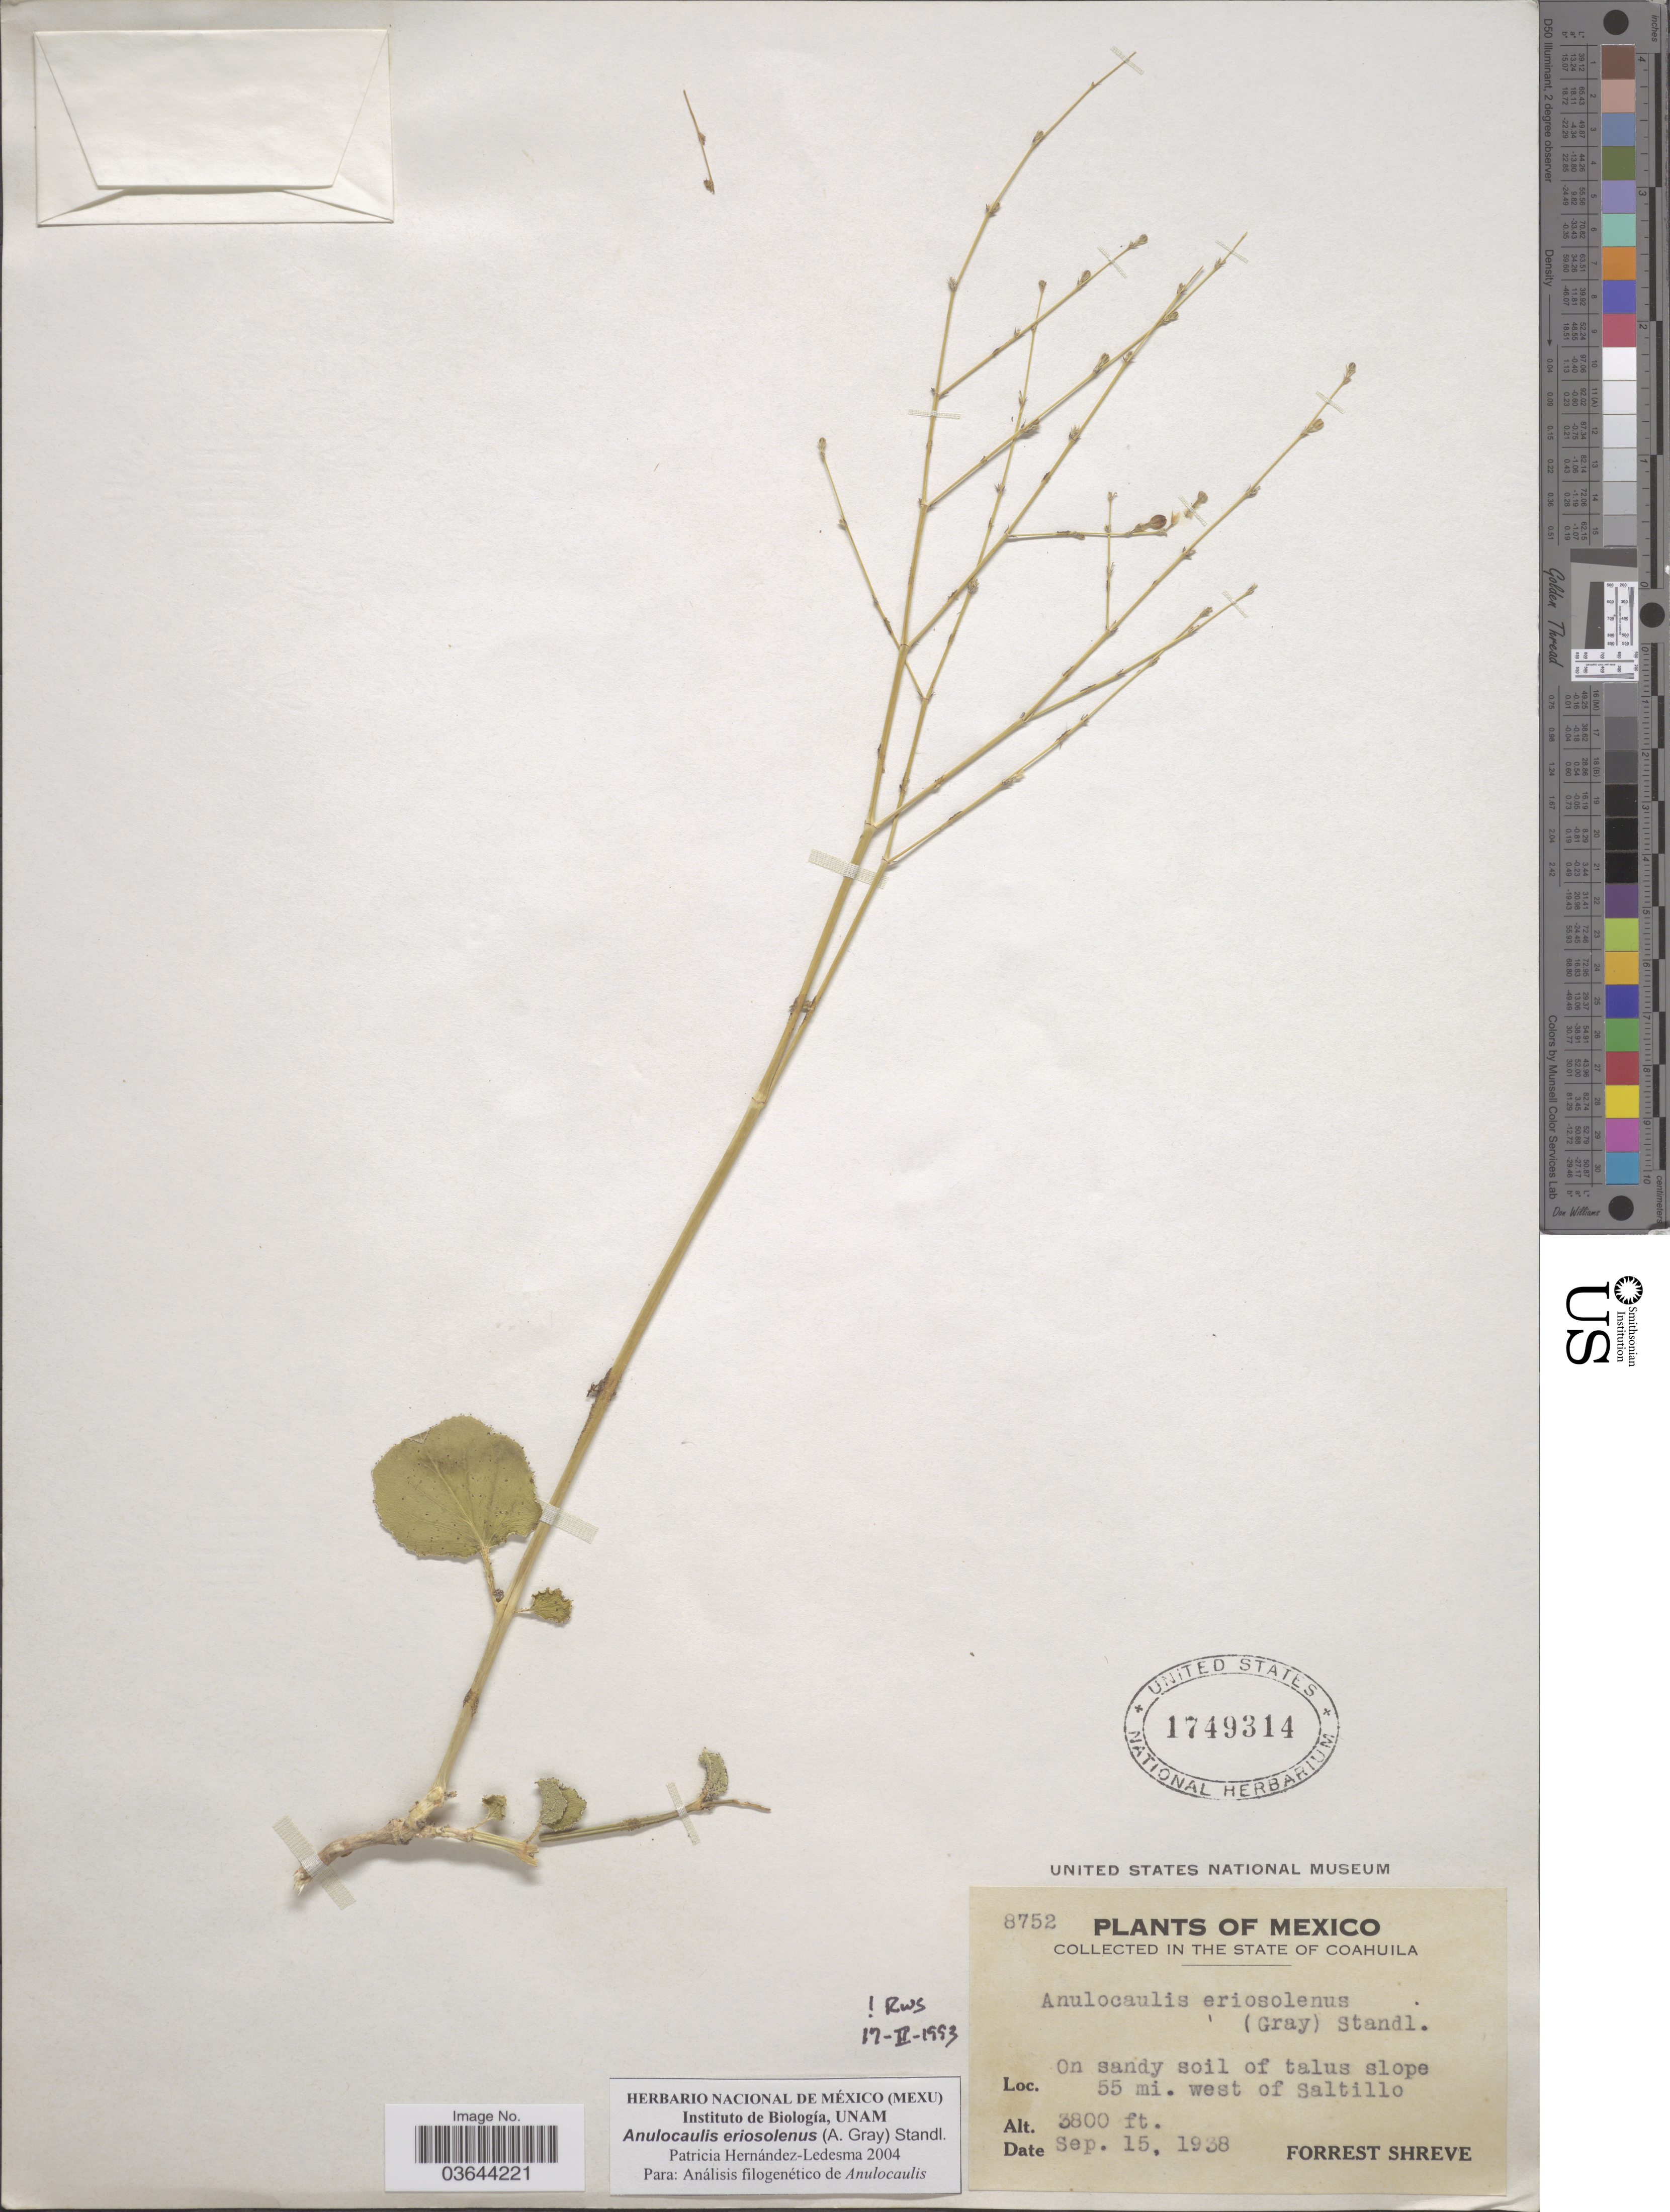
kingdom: Plantae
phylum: Tracheophyta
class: Magnoliopsida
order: Caryophyllales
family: Nyctaginaceae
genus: Anulocaulis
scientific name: Anulocaulis eriosolenus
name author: (A. Gray) Standl.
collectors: F. Shreve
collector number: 8752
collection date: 1938-09-15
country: Mexico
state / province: Coahuila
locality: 55 mi. west of Saltillo.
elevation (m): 1158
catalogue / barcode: US 1749314